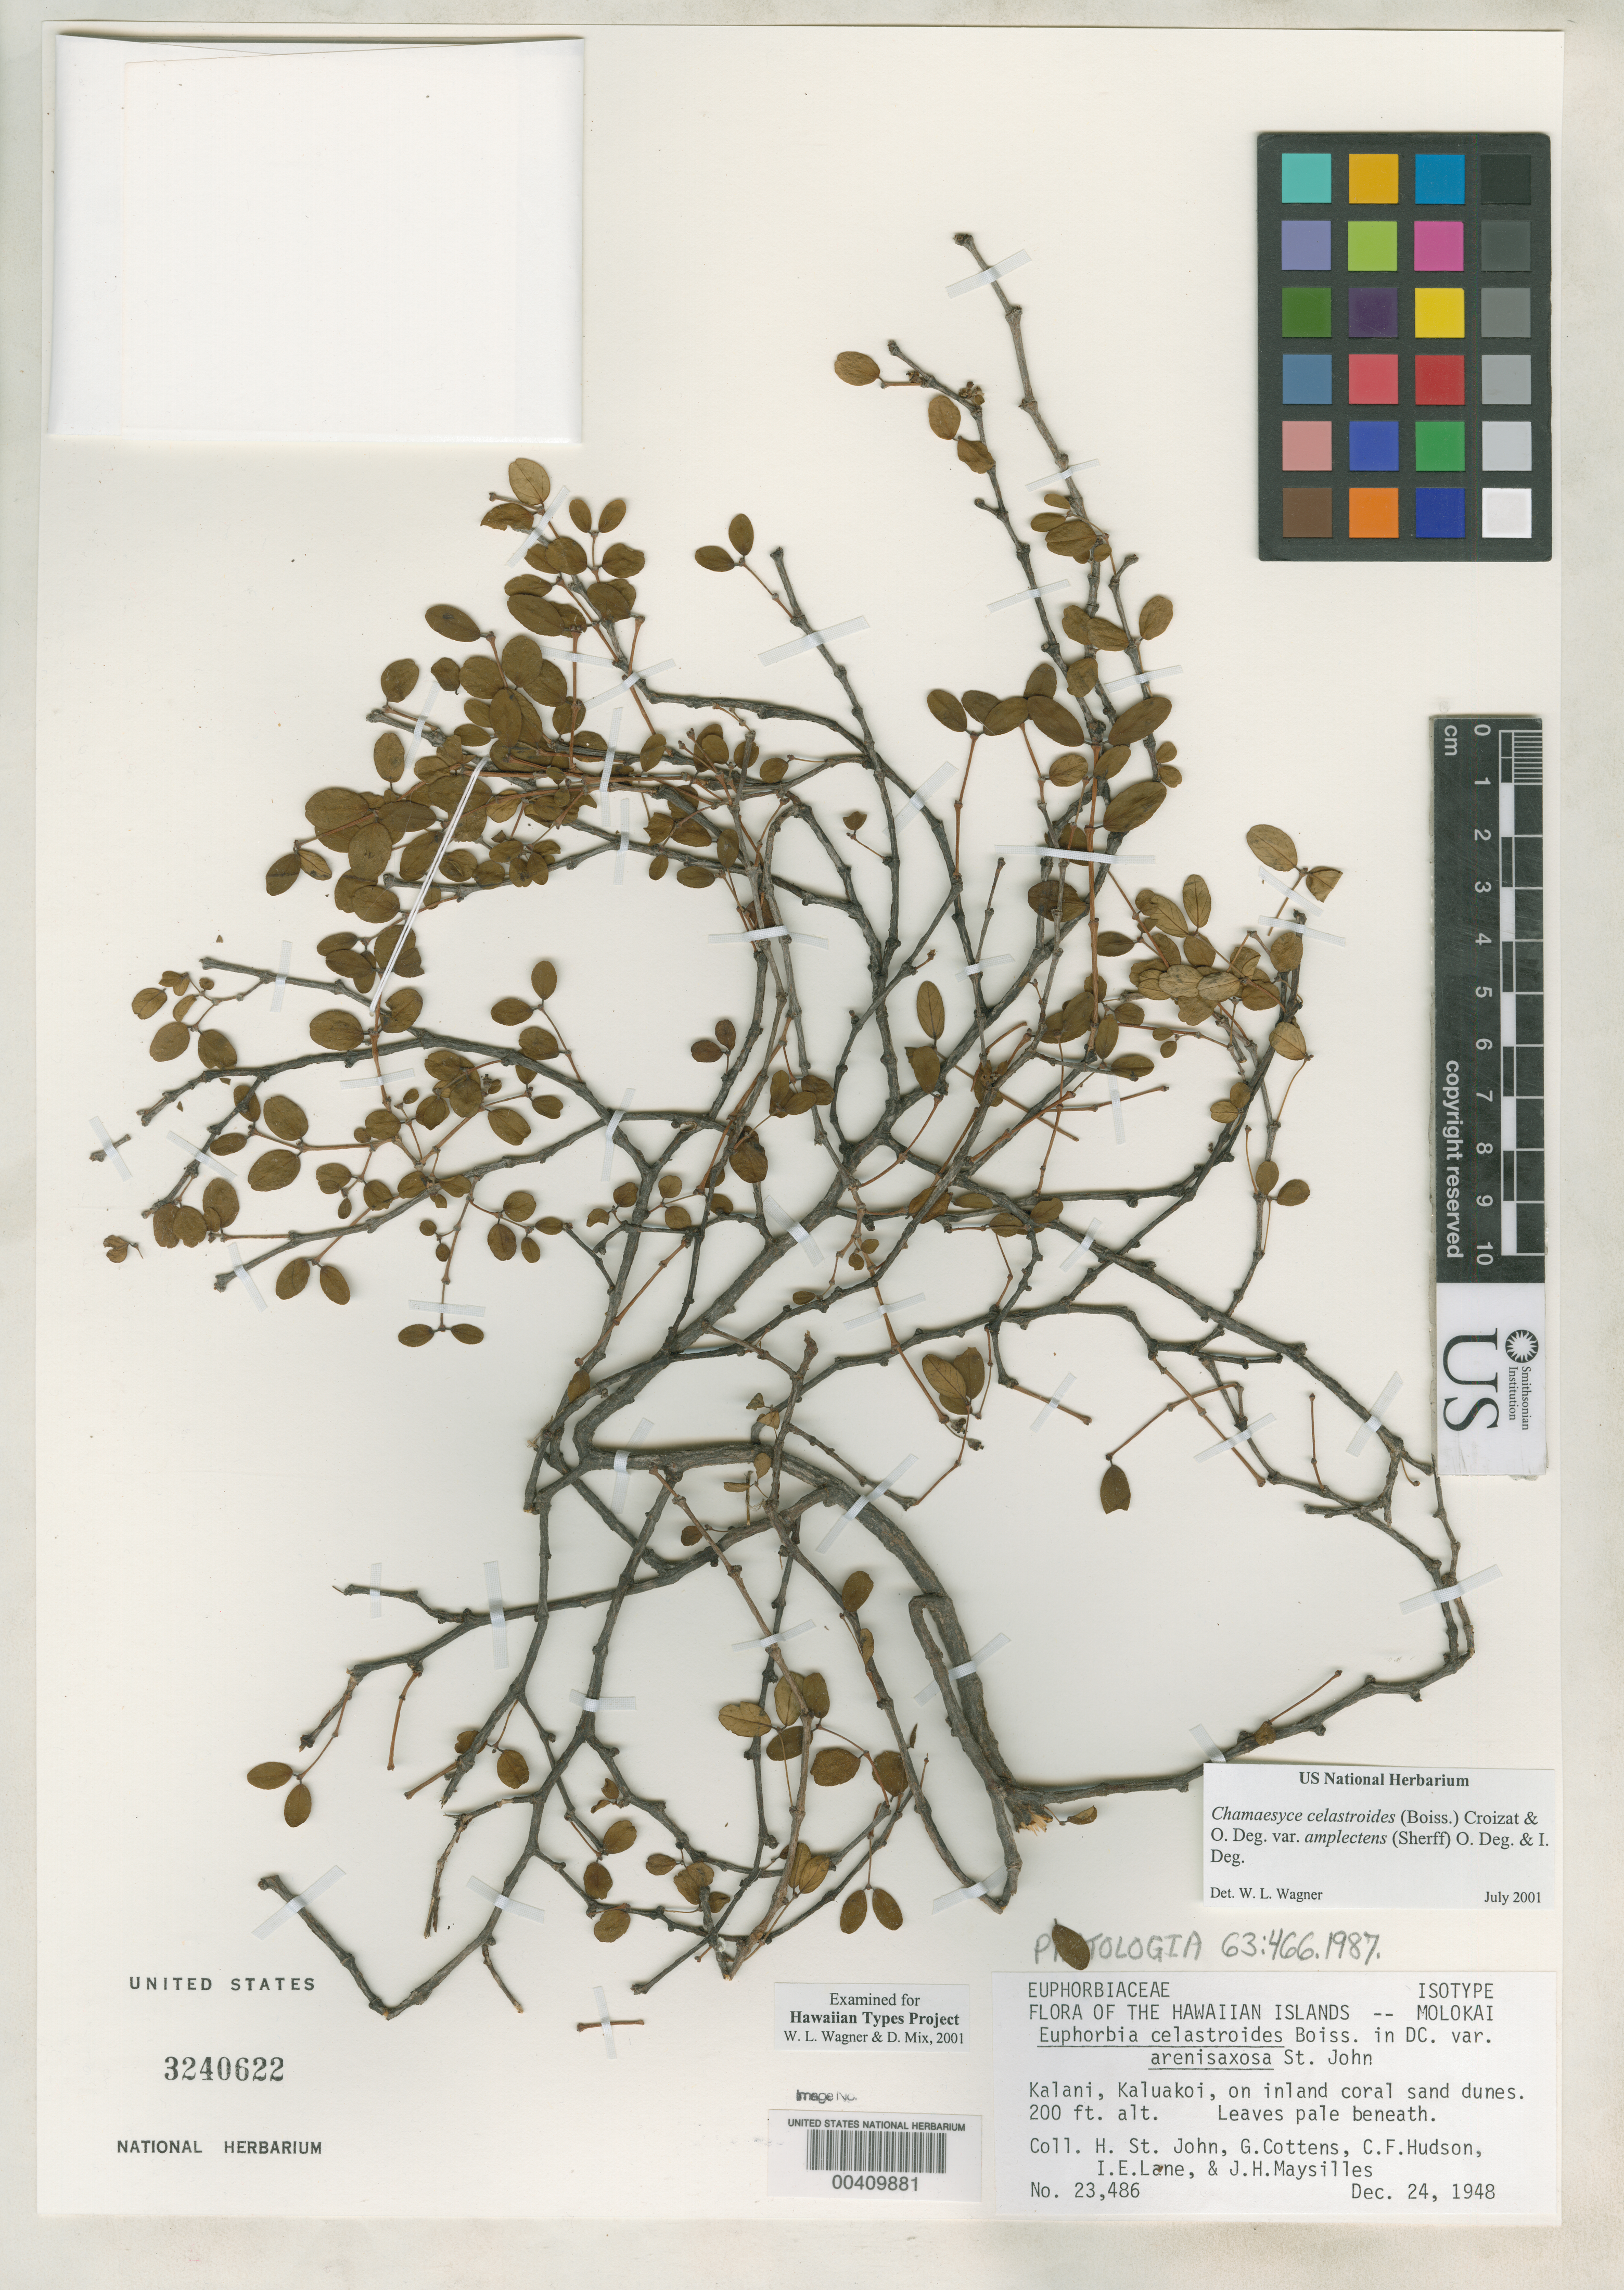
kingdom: Plantae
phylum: Tracheophyta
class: Magnoliopsida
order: Malpighiales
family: Euphorbiaceae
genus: Euphorbia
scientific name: Euphorbia celastroides var. arenisaxosa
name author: H. St. John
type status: Isotype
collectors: H. St. John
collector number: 23486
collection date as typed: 24 Dec 1948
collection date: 1948-12-24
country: United States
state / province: Hawaii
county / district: Maui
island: Moloka'i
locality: Kalani, Kaluakoi.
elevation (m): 61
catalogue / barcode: US 3240622